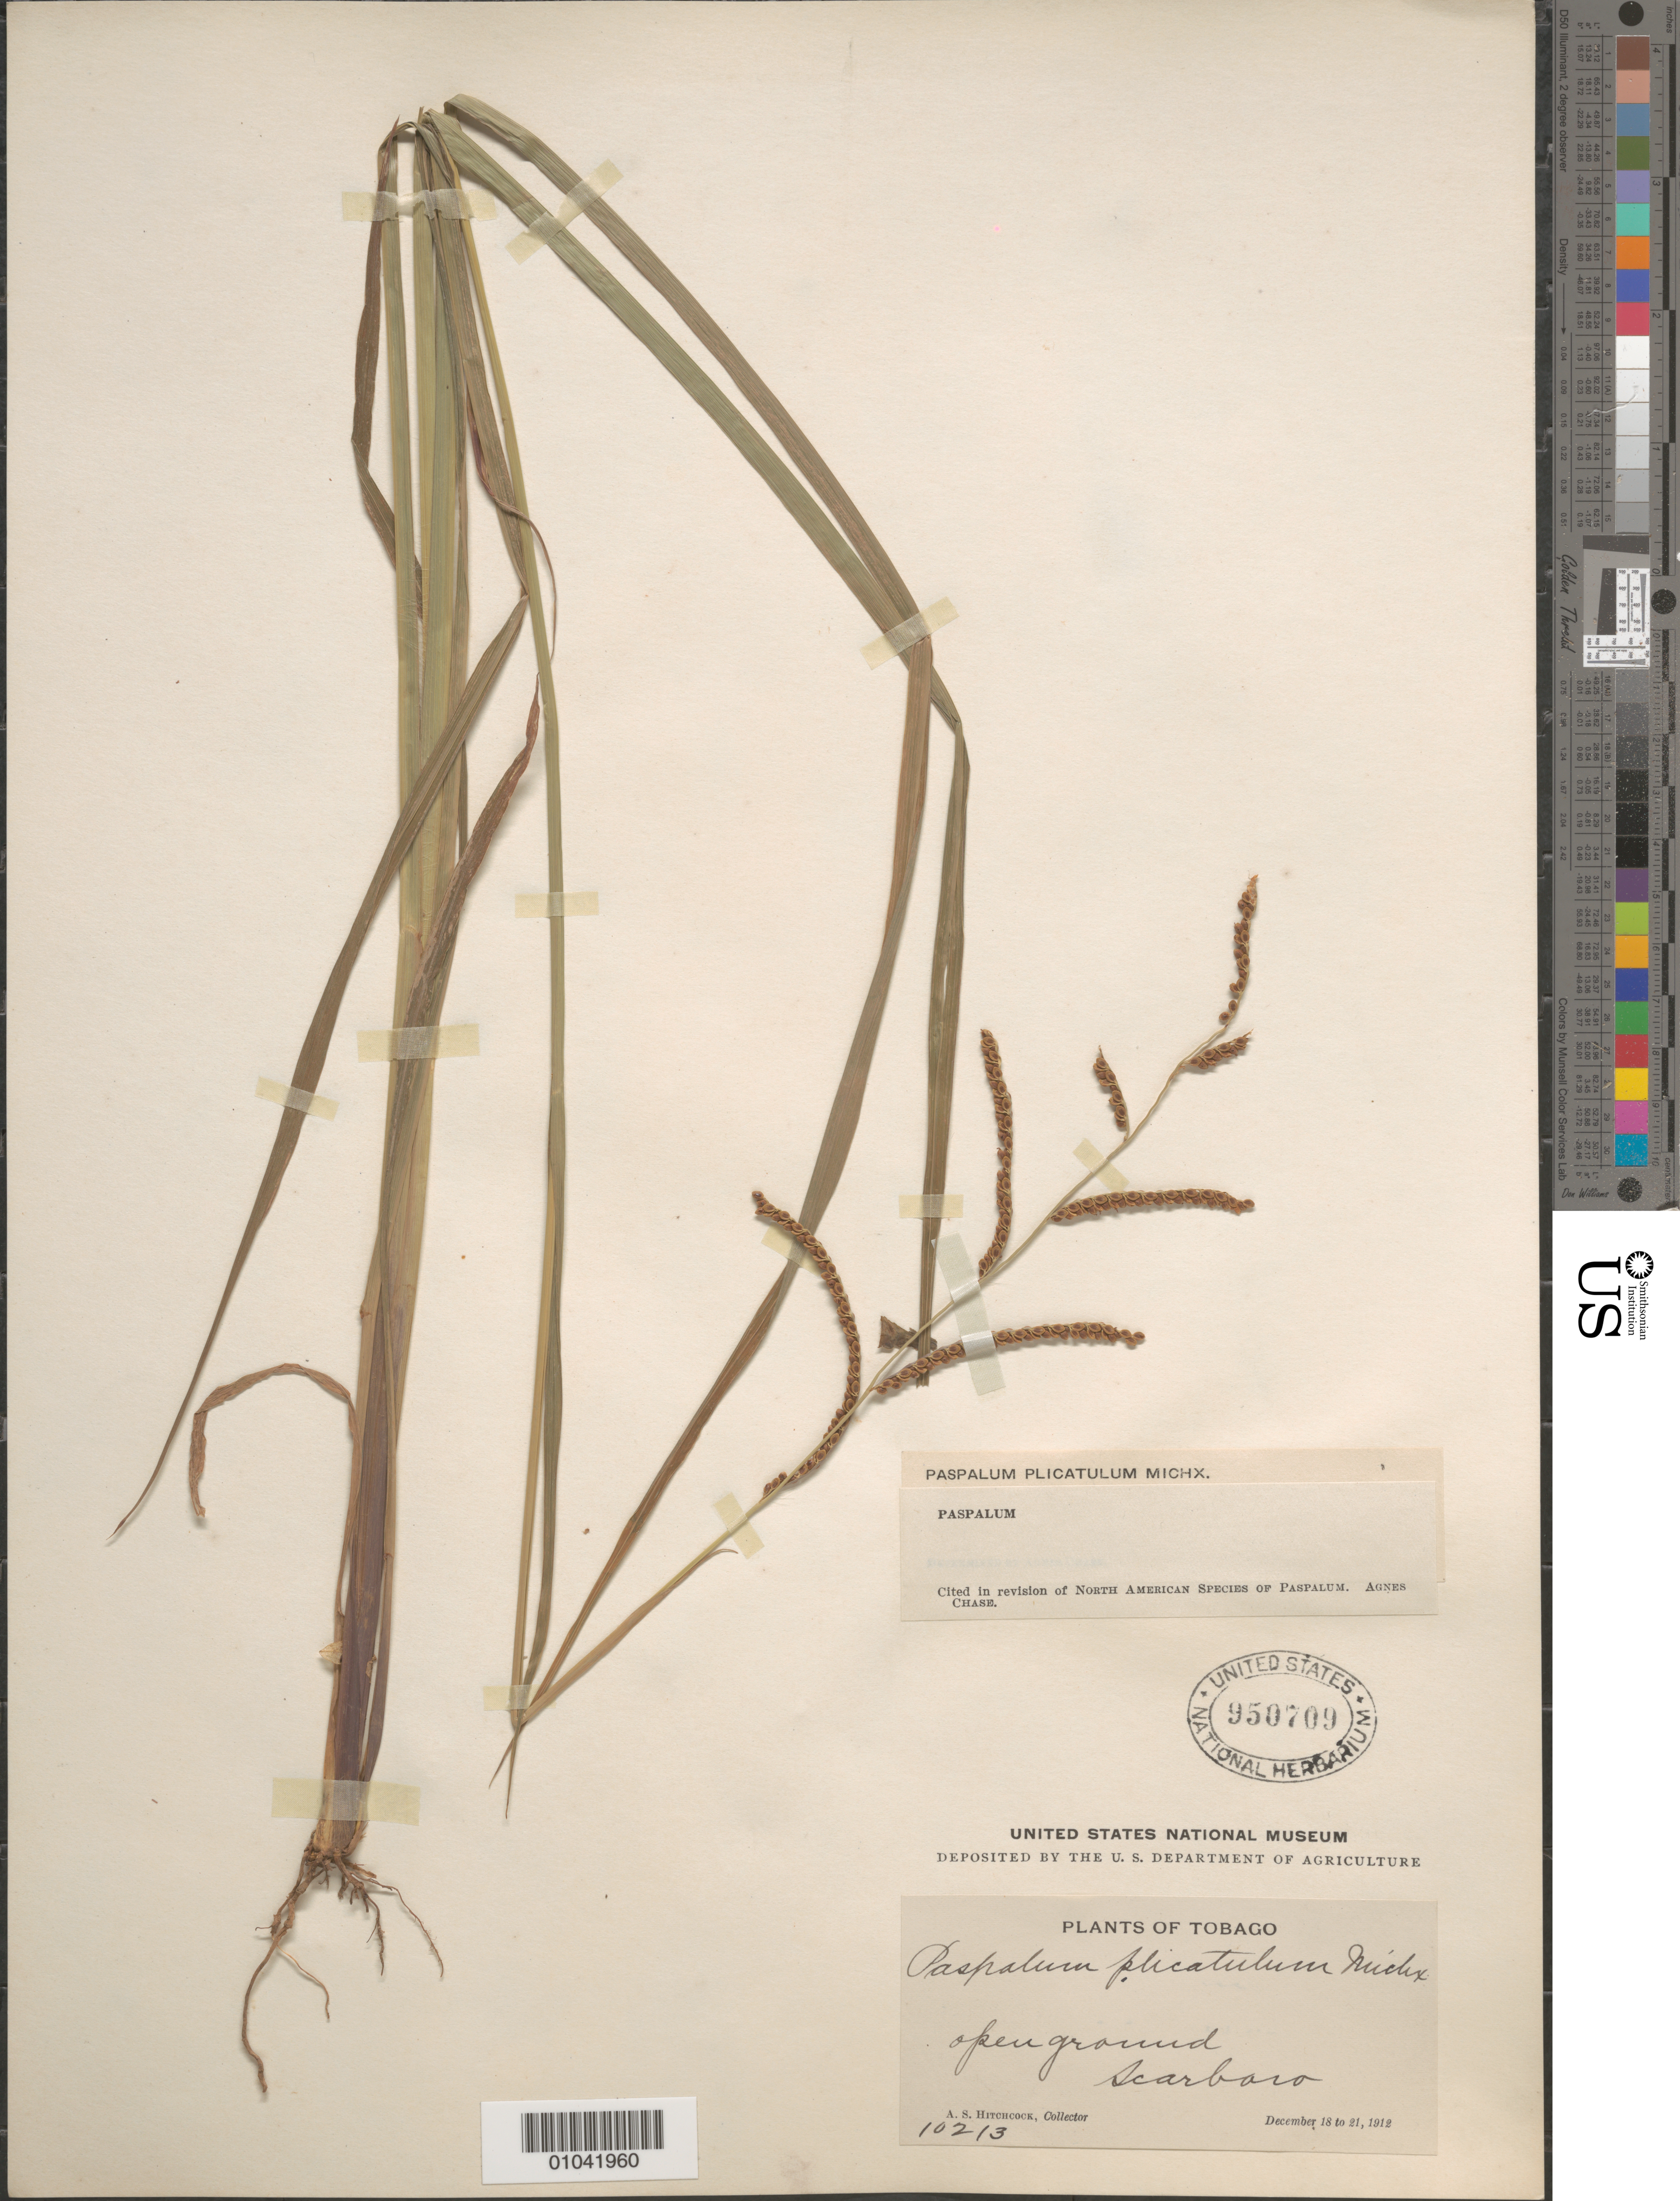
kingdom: Plantae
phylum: Tracheophyta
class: Liliopsida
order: Poales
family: Poaceae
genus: Paspalum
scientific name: Paspalum plicatulum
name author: Michx.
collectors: A. S. Hitchcock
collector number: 10213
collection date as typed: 18 Dec 1912 to 21 Dec 1912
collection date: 1912-12-18/1912-12-21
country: Trinidad and Tobago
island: Tobago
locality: Scarboro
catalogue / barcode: US 950709